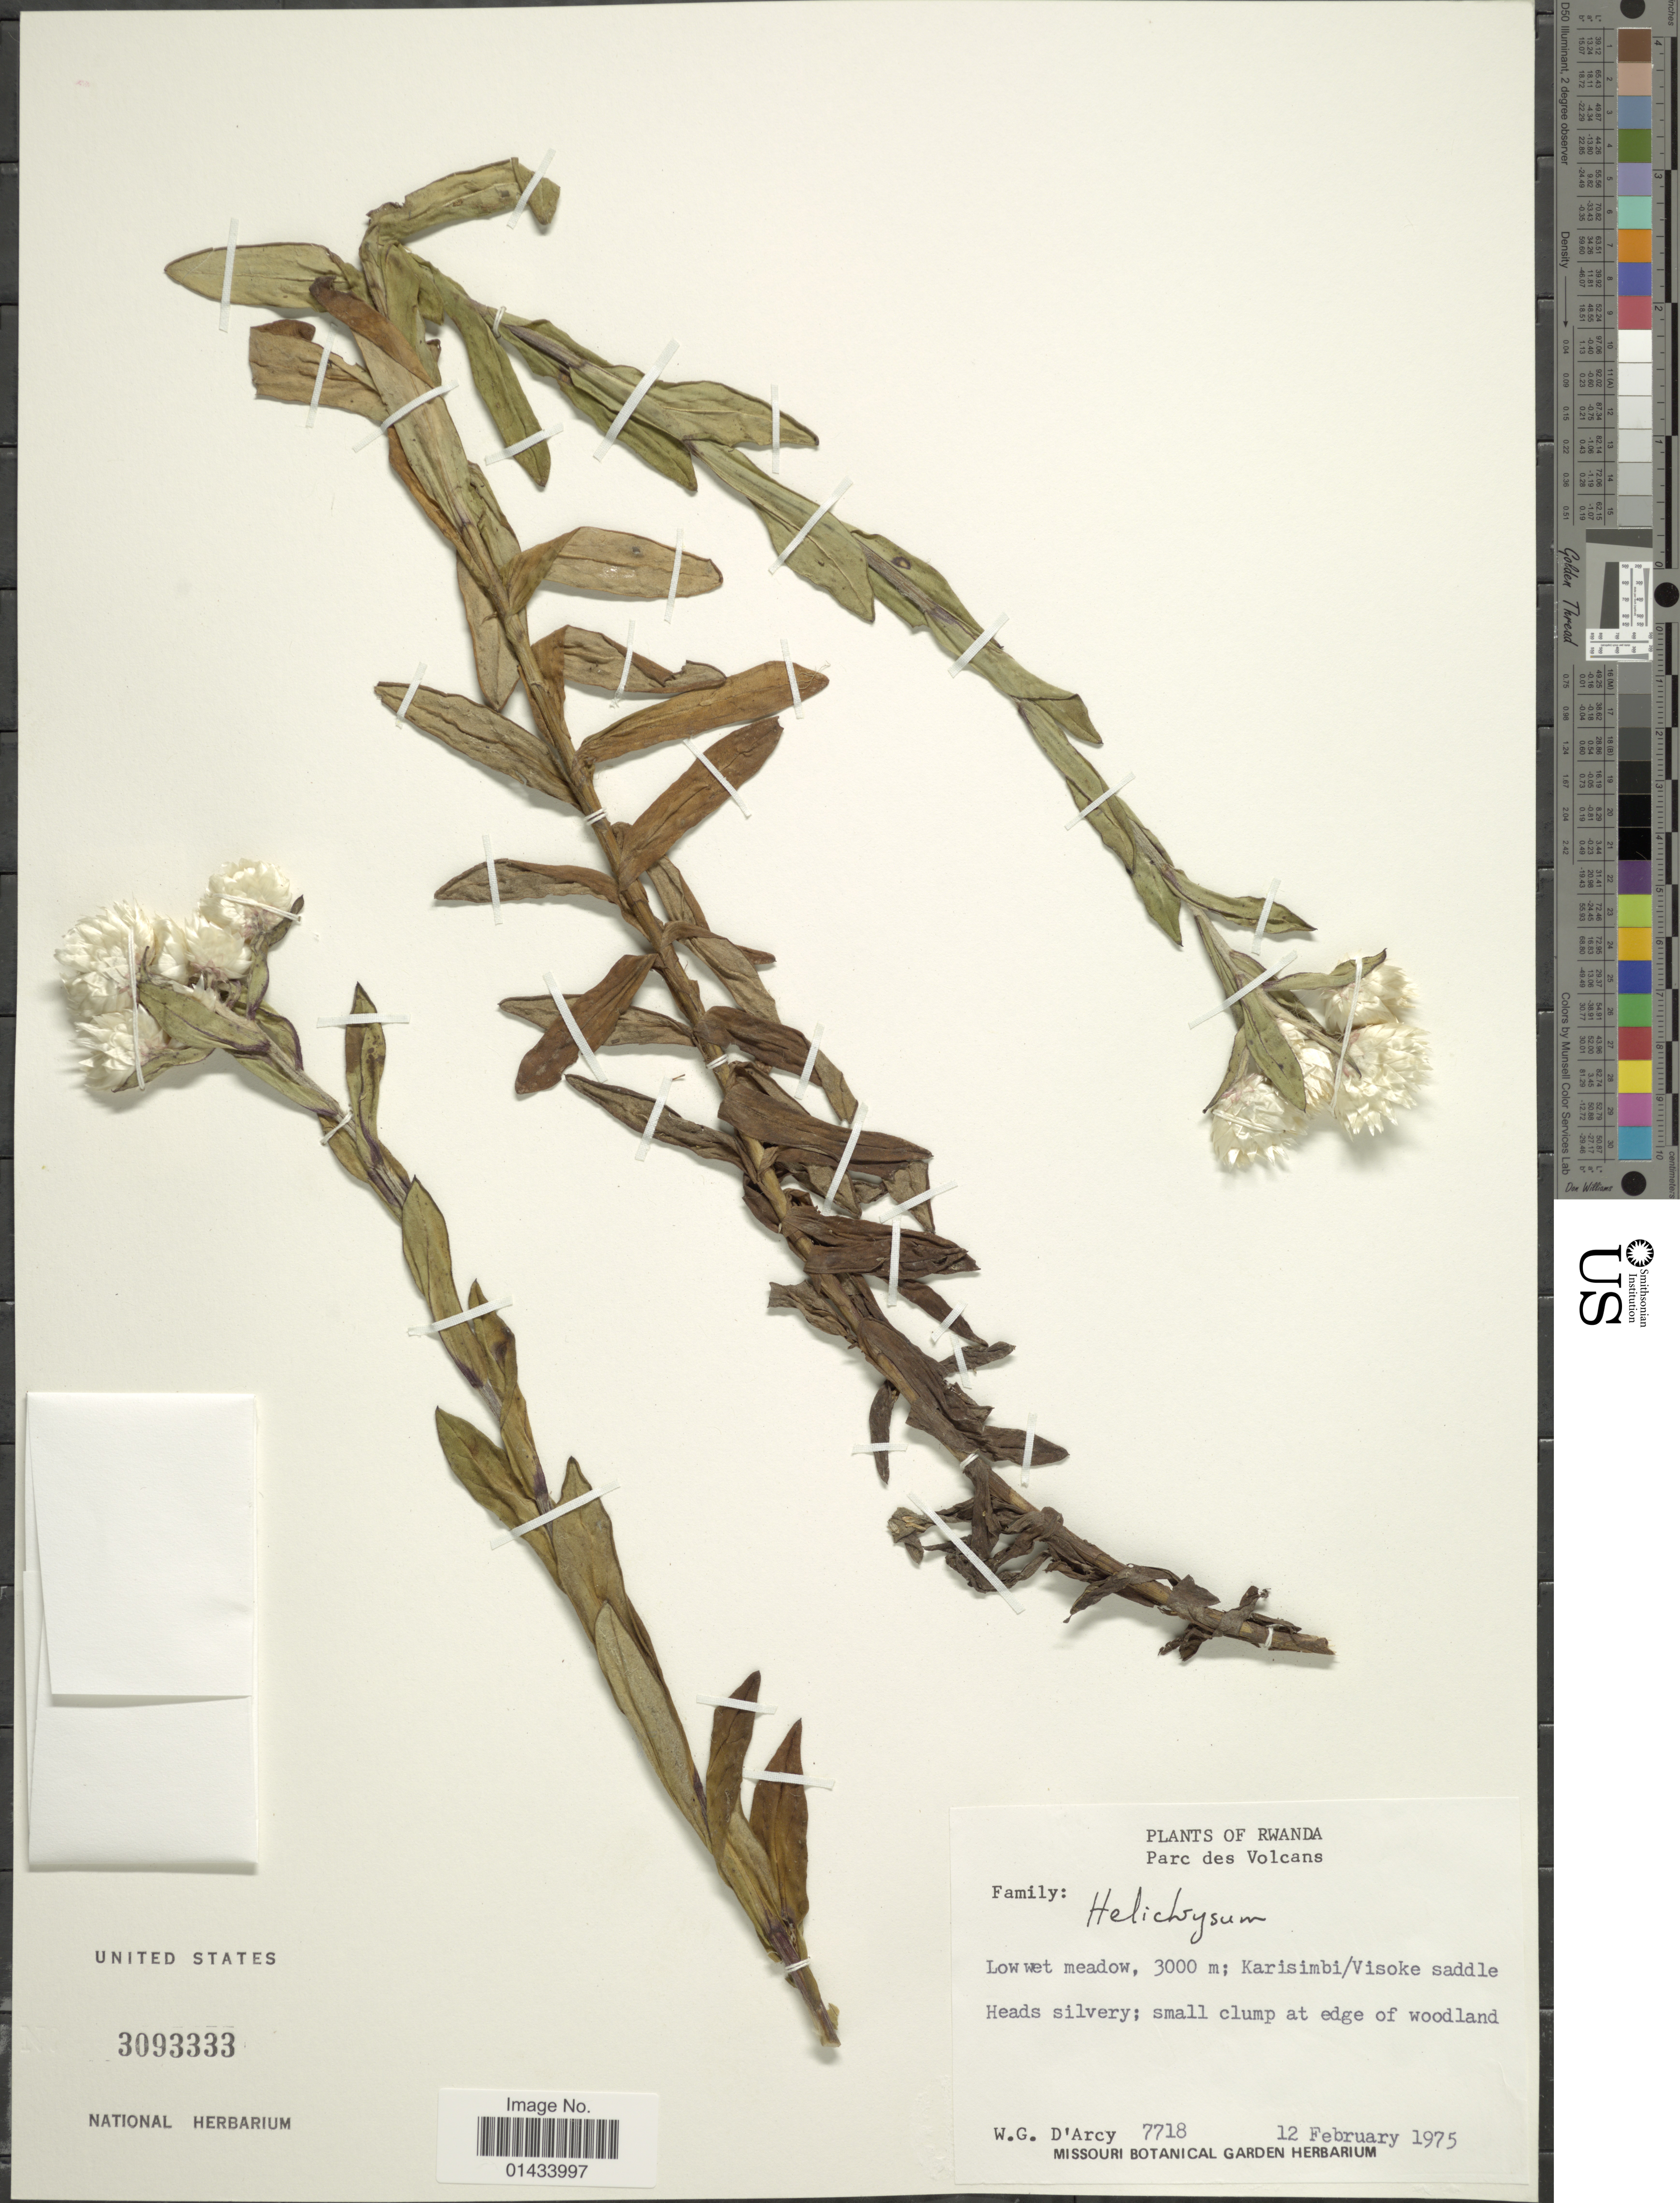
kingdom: Plantae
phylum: Tracheophyta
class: Magnoliopsida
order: Asterales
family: Asteraceae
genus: Helichrysum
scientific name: Helichrysum sp.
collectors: W. G. D'Arcy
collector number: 7718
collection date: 1975-02-12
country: Rwanda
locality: Parc des Volcans, low wet meadow, Karisimbi/ Visoke saddle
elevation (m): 3000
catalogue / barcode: US 3093333